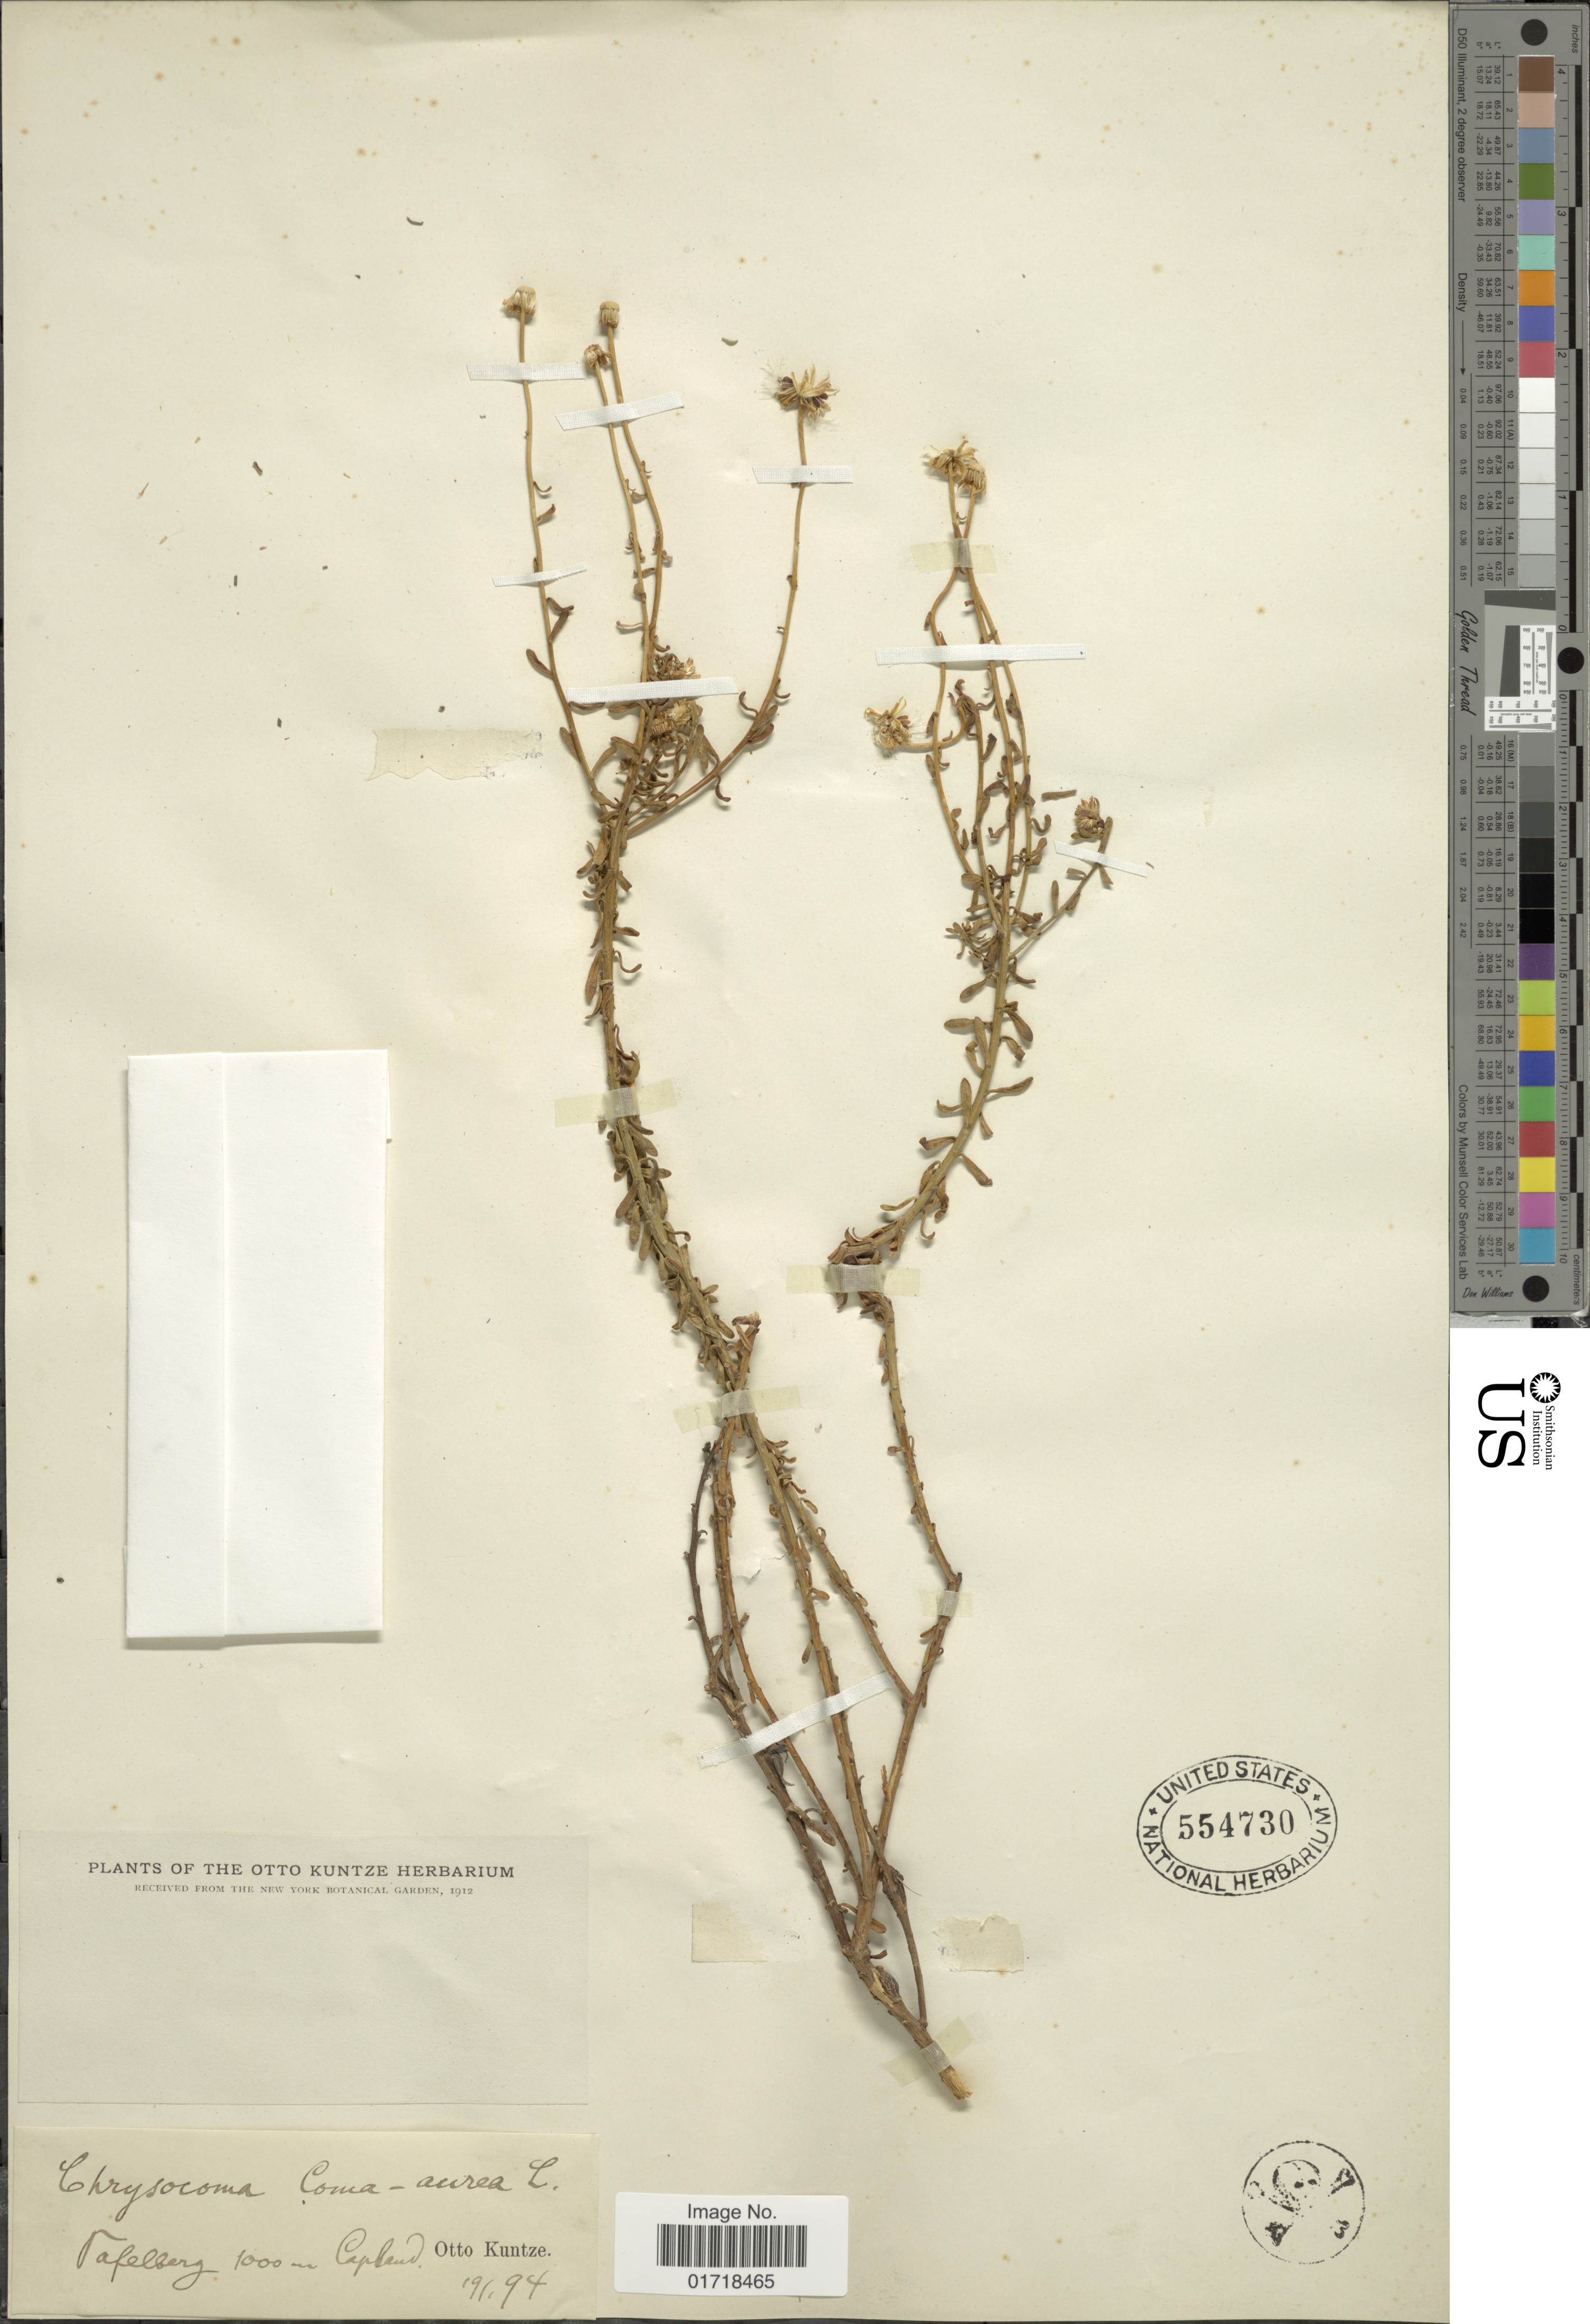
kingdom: Plantae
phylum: Tracheophyta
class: Magnoliopsida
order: Asterales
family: Asteraceae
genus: Chrysocoma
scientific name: Chrysocoma coma-aurea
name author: L.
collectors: C.E.O. Kuntze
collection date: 1894-01-19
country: South Africa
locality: Tafelberg, Capland.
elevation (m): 1000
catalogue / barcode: US 554730